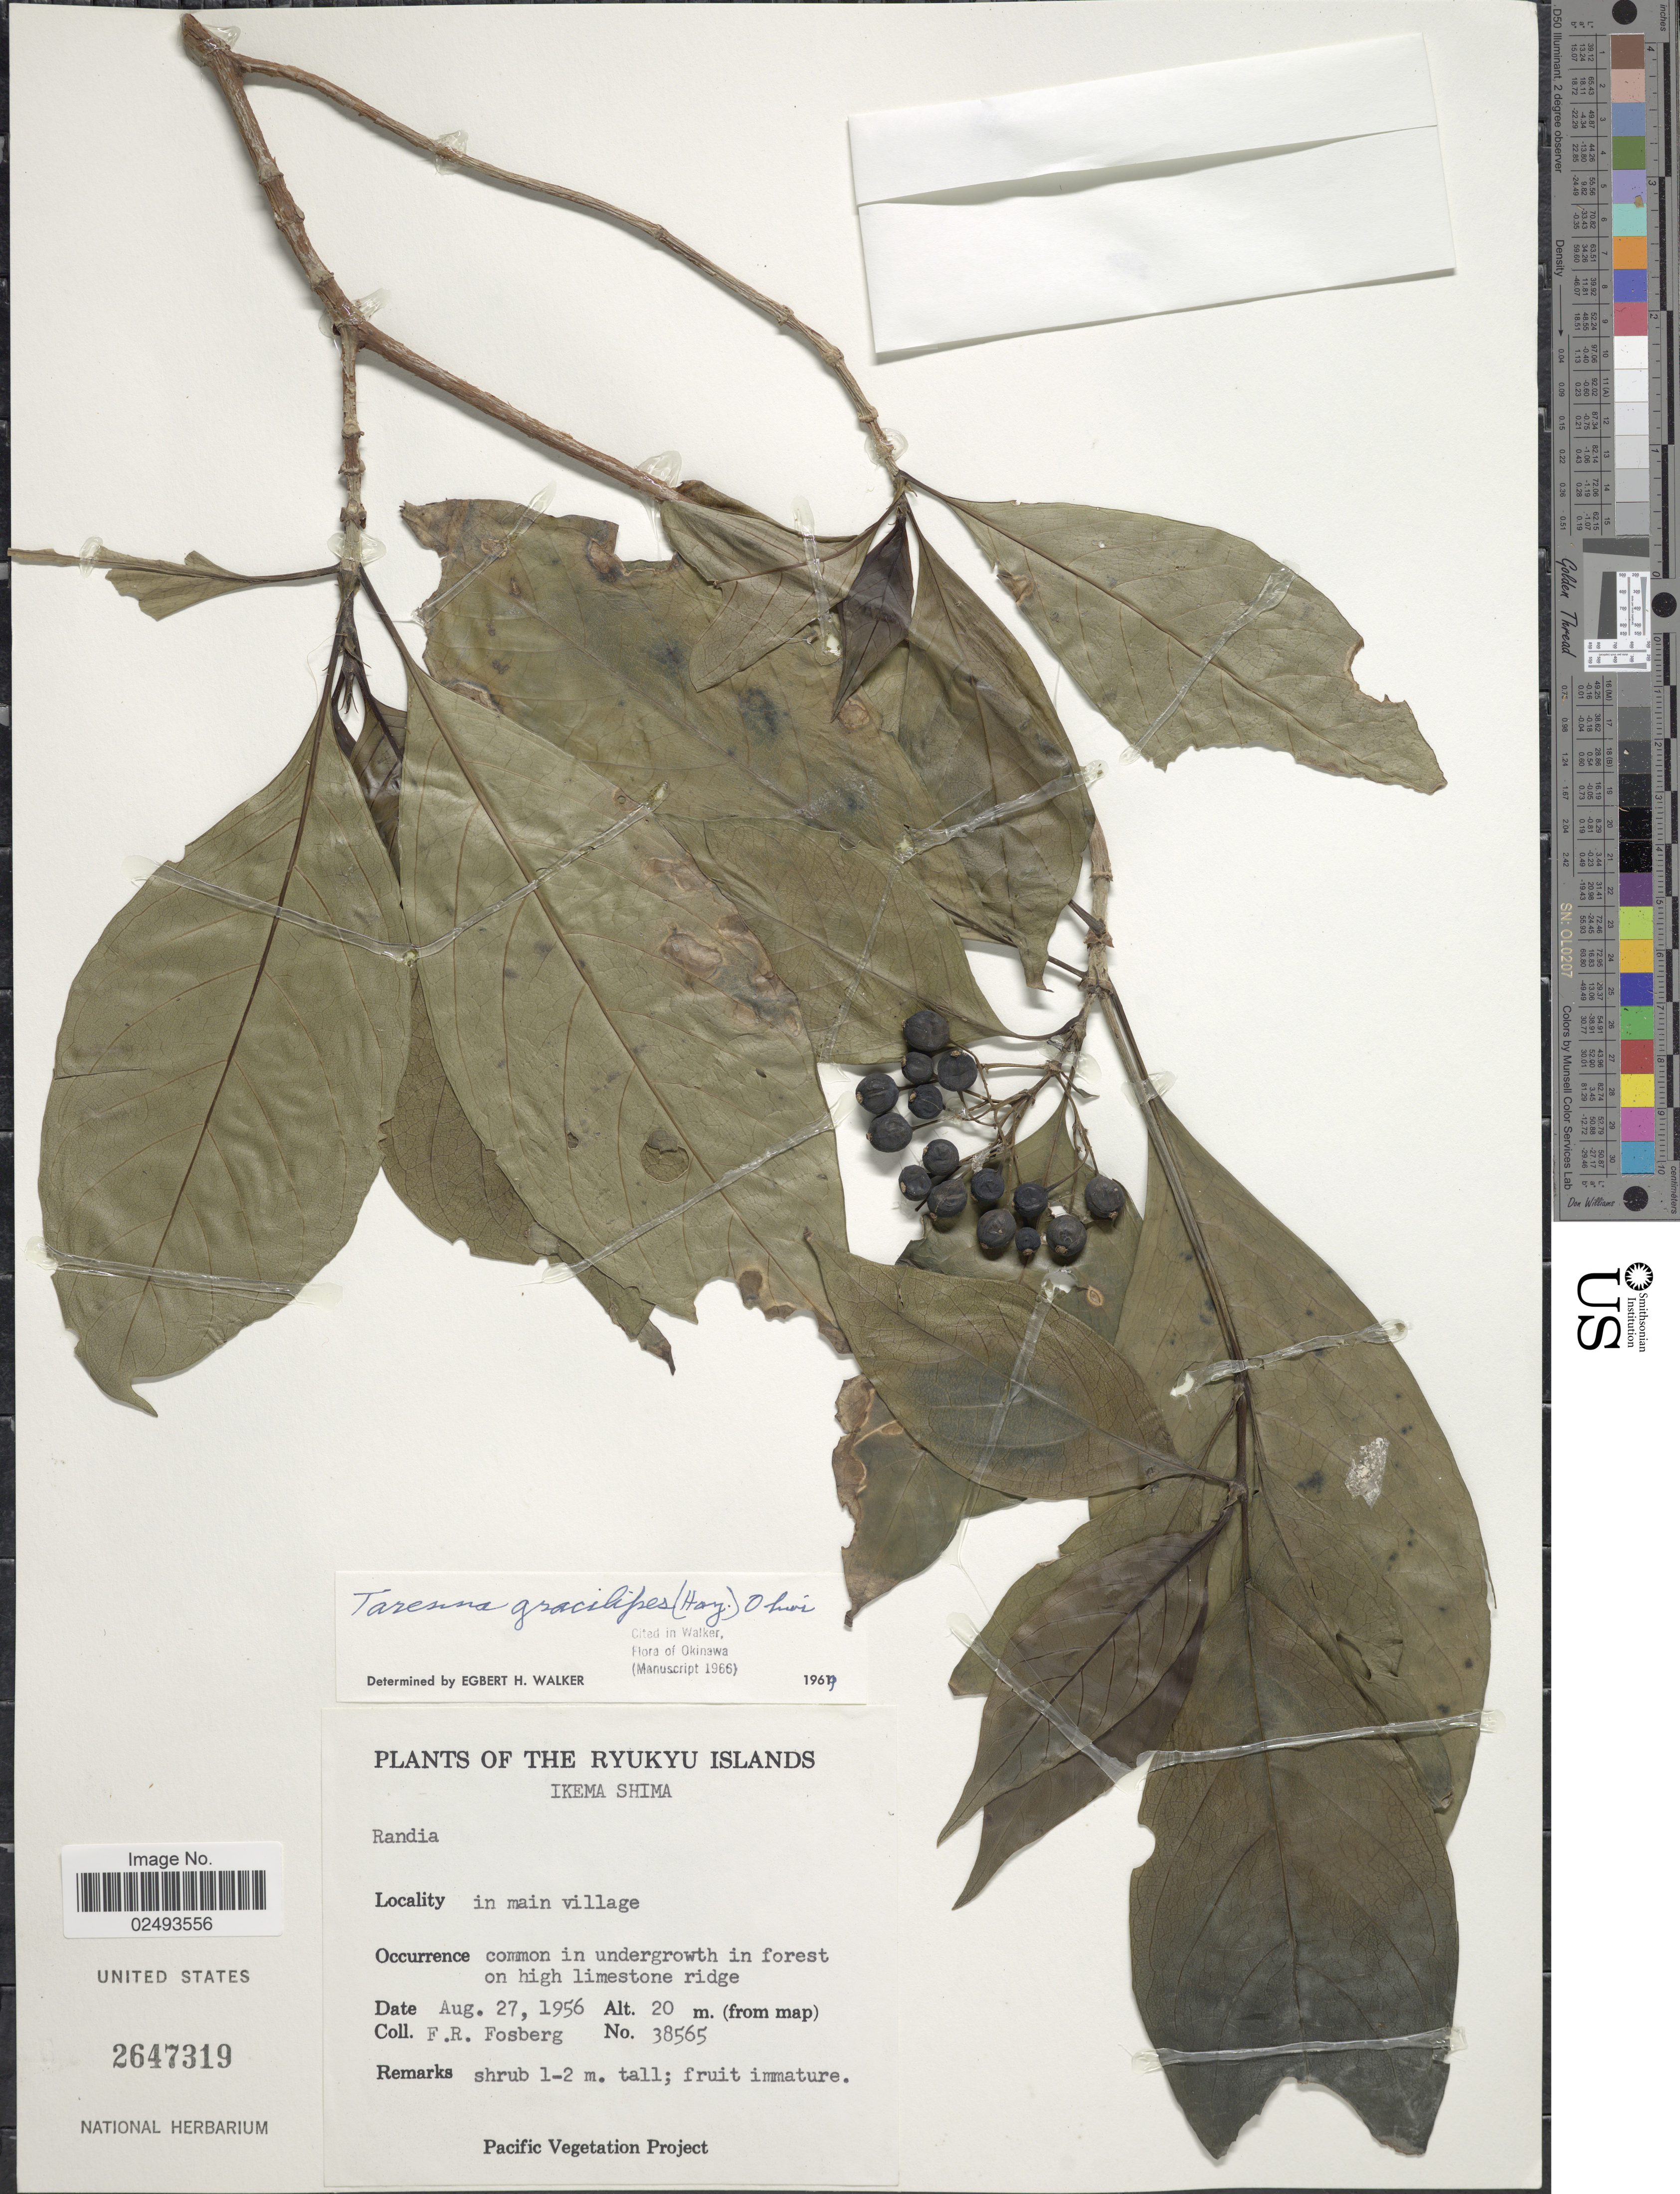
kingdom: Plantae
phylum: Tracheophyta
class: Magnoliopsida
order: Gentianales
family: Rubiaceae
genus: Tarenna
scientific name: Tarenna gracilipes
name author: (Hayata) Ohwi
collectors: F. R. Fosberg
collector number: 38565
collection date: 1956-08-27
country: Japan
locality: Ryukyu Islands, Ikema Shima, in main village, on high limestone ridge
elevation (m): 20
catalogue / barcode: US 2647319